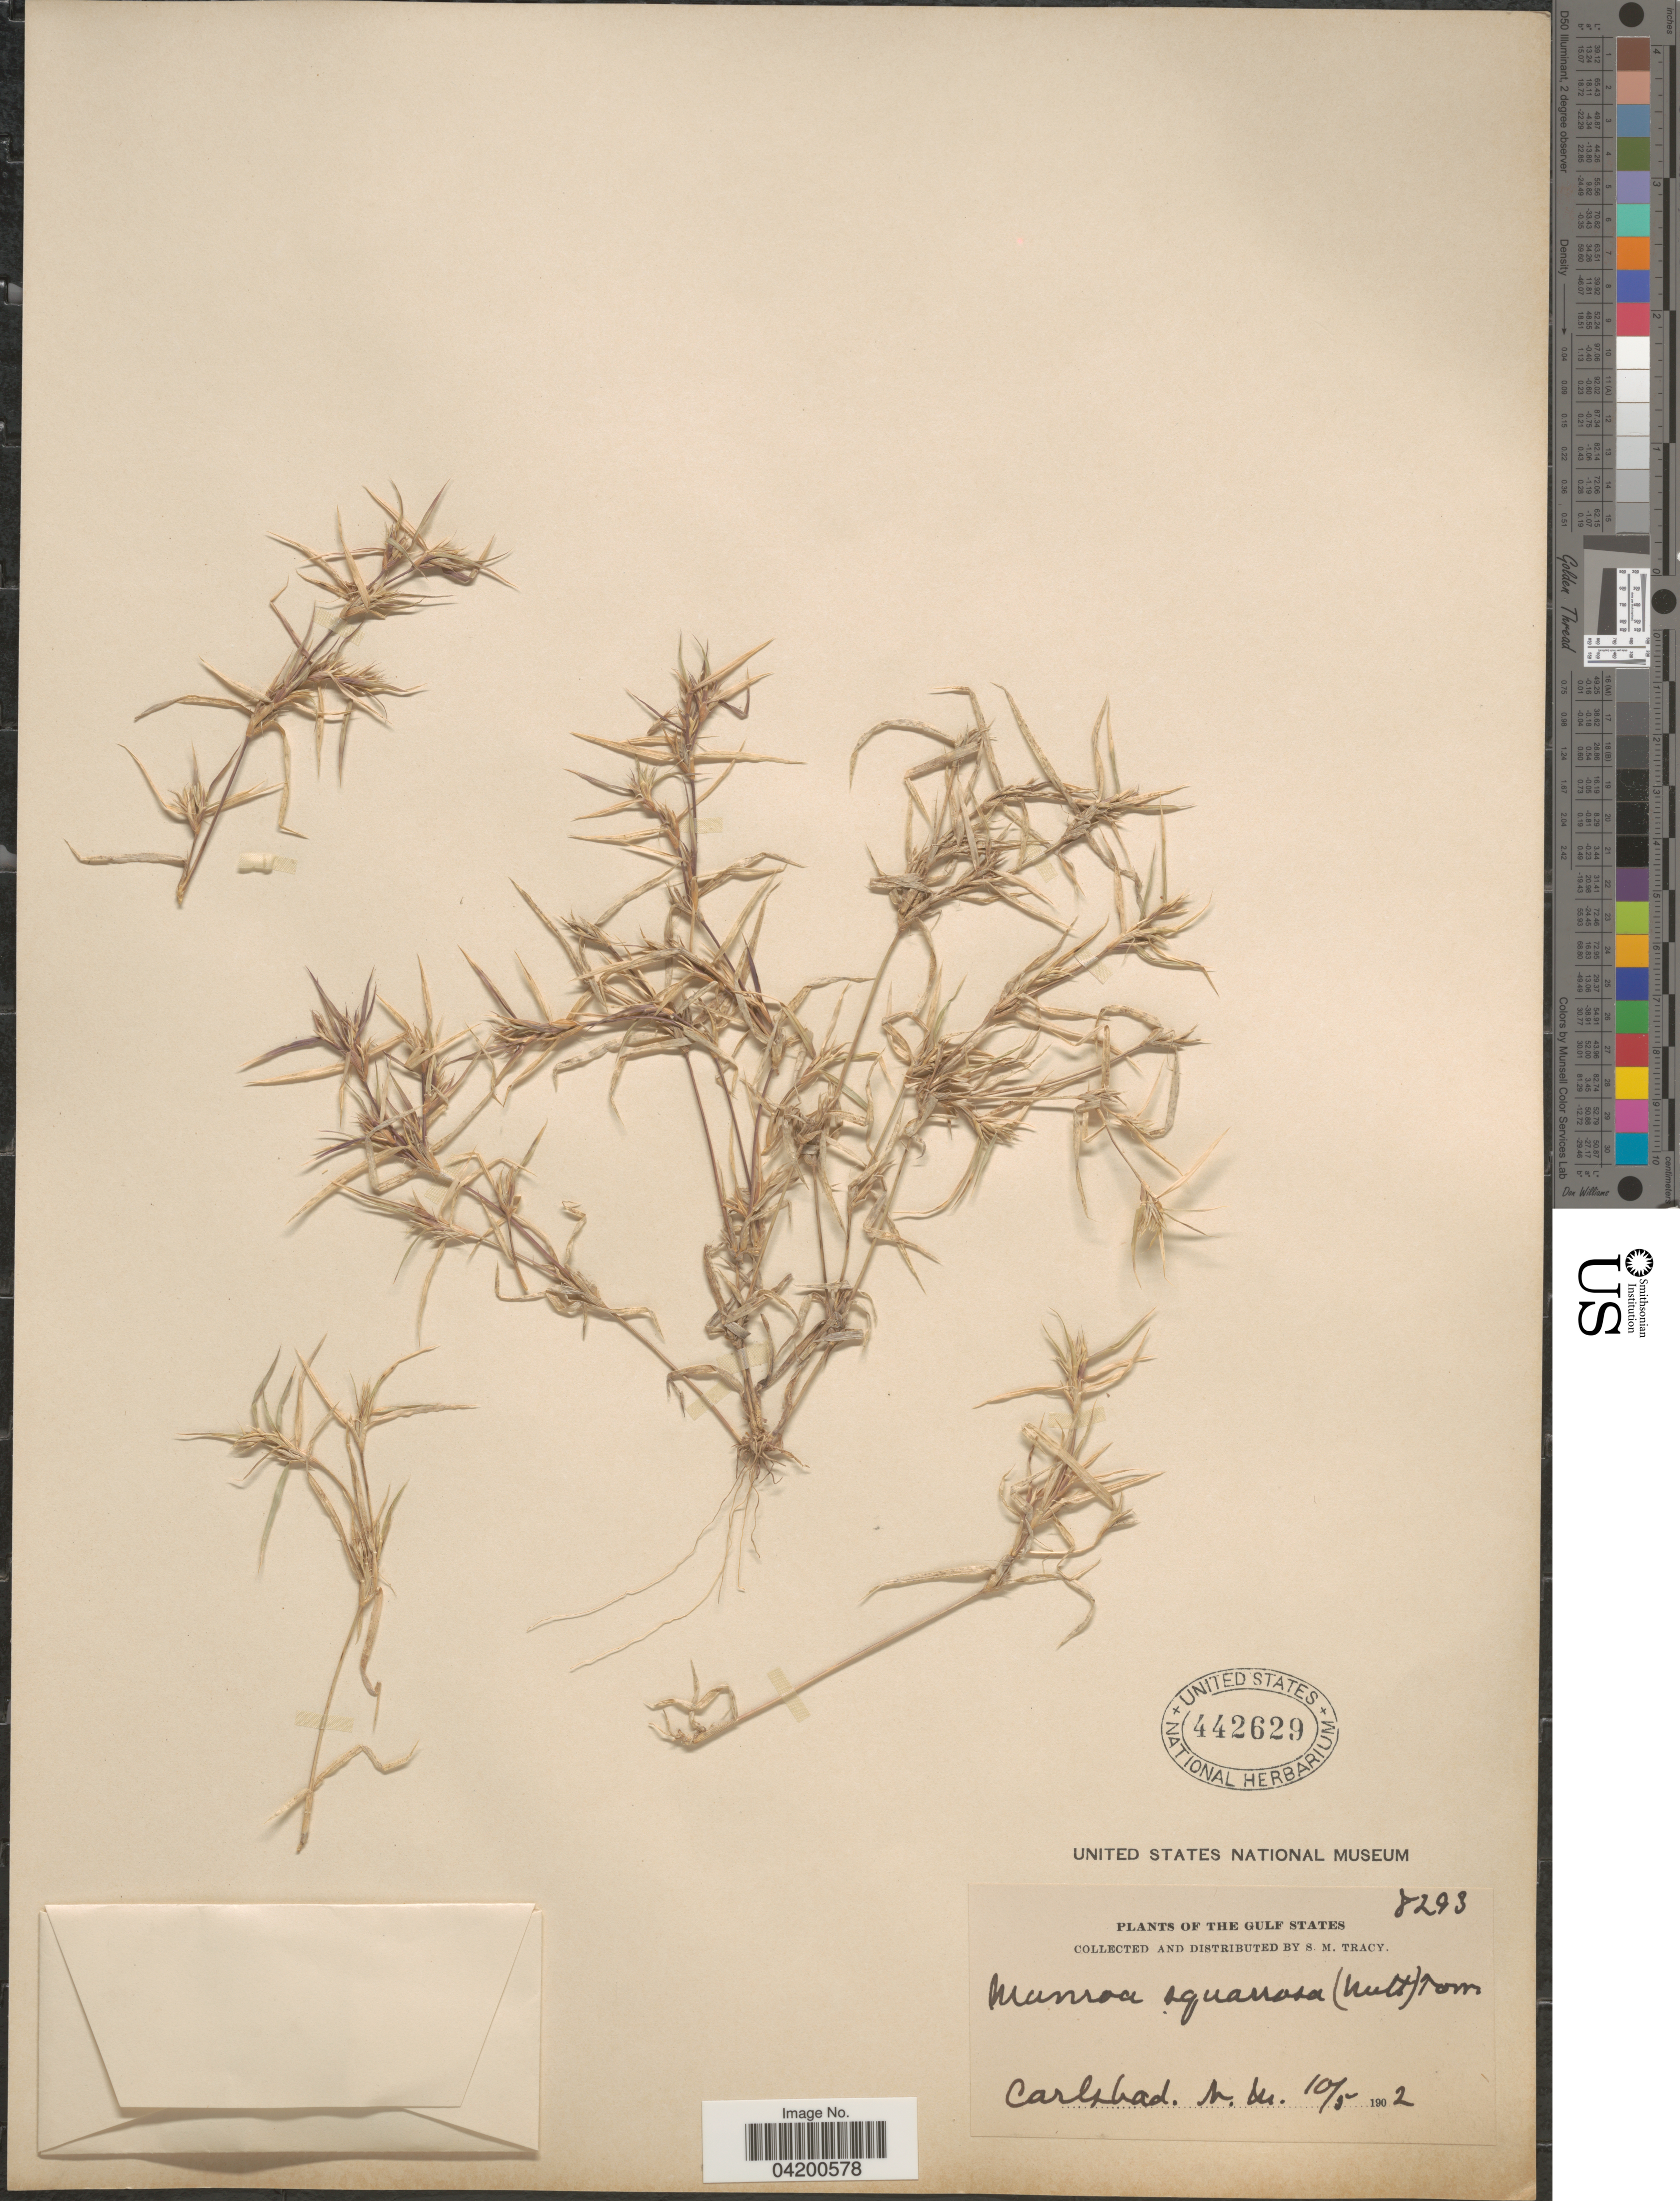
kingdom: Plantae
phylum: Tracheophyta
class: Liliopsida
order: Poales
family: Poaceae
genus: Munroa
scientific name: Munroa squarrosa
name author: (Nutt.) Torr.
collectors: S. M. Tracy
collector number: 8293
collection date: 1902-10-05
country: United States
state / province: New Mexico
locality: The Gulf States. Carlsbad.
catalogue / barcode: US 442629